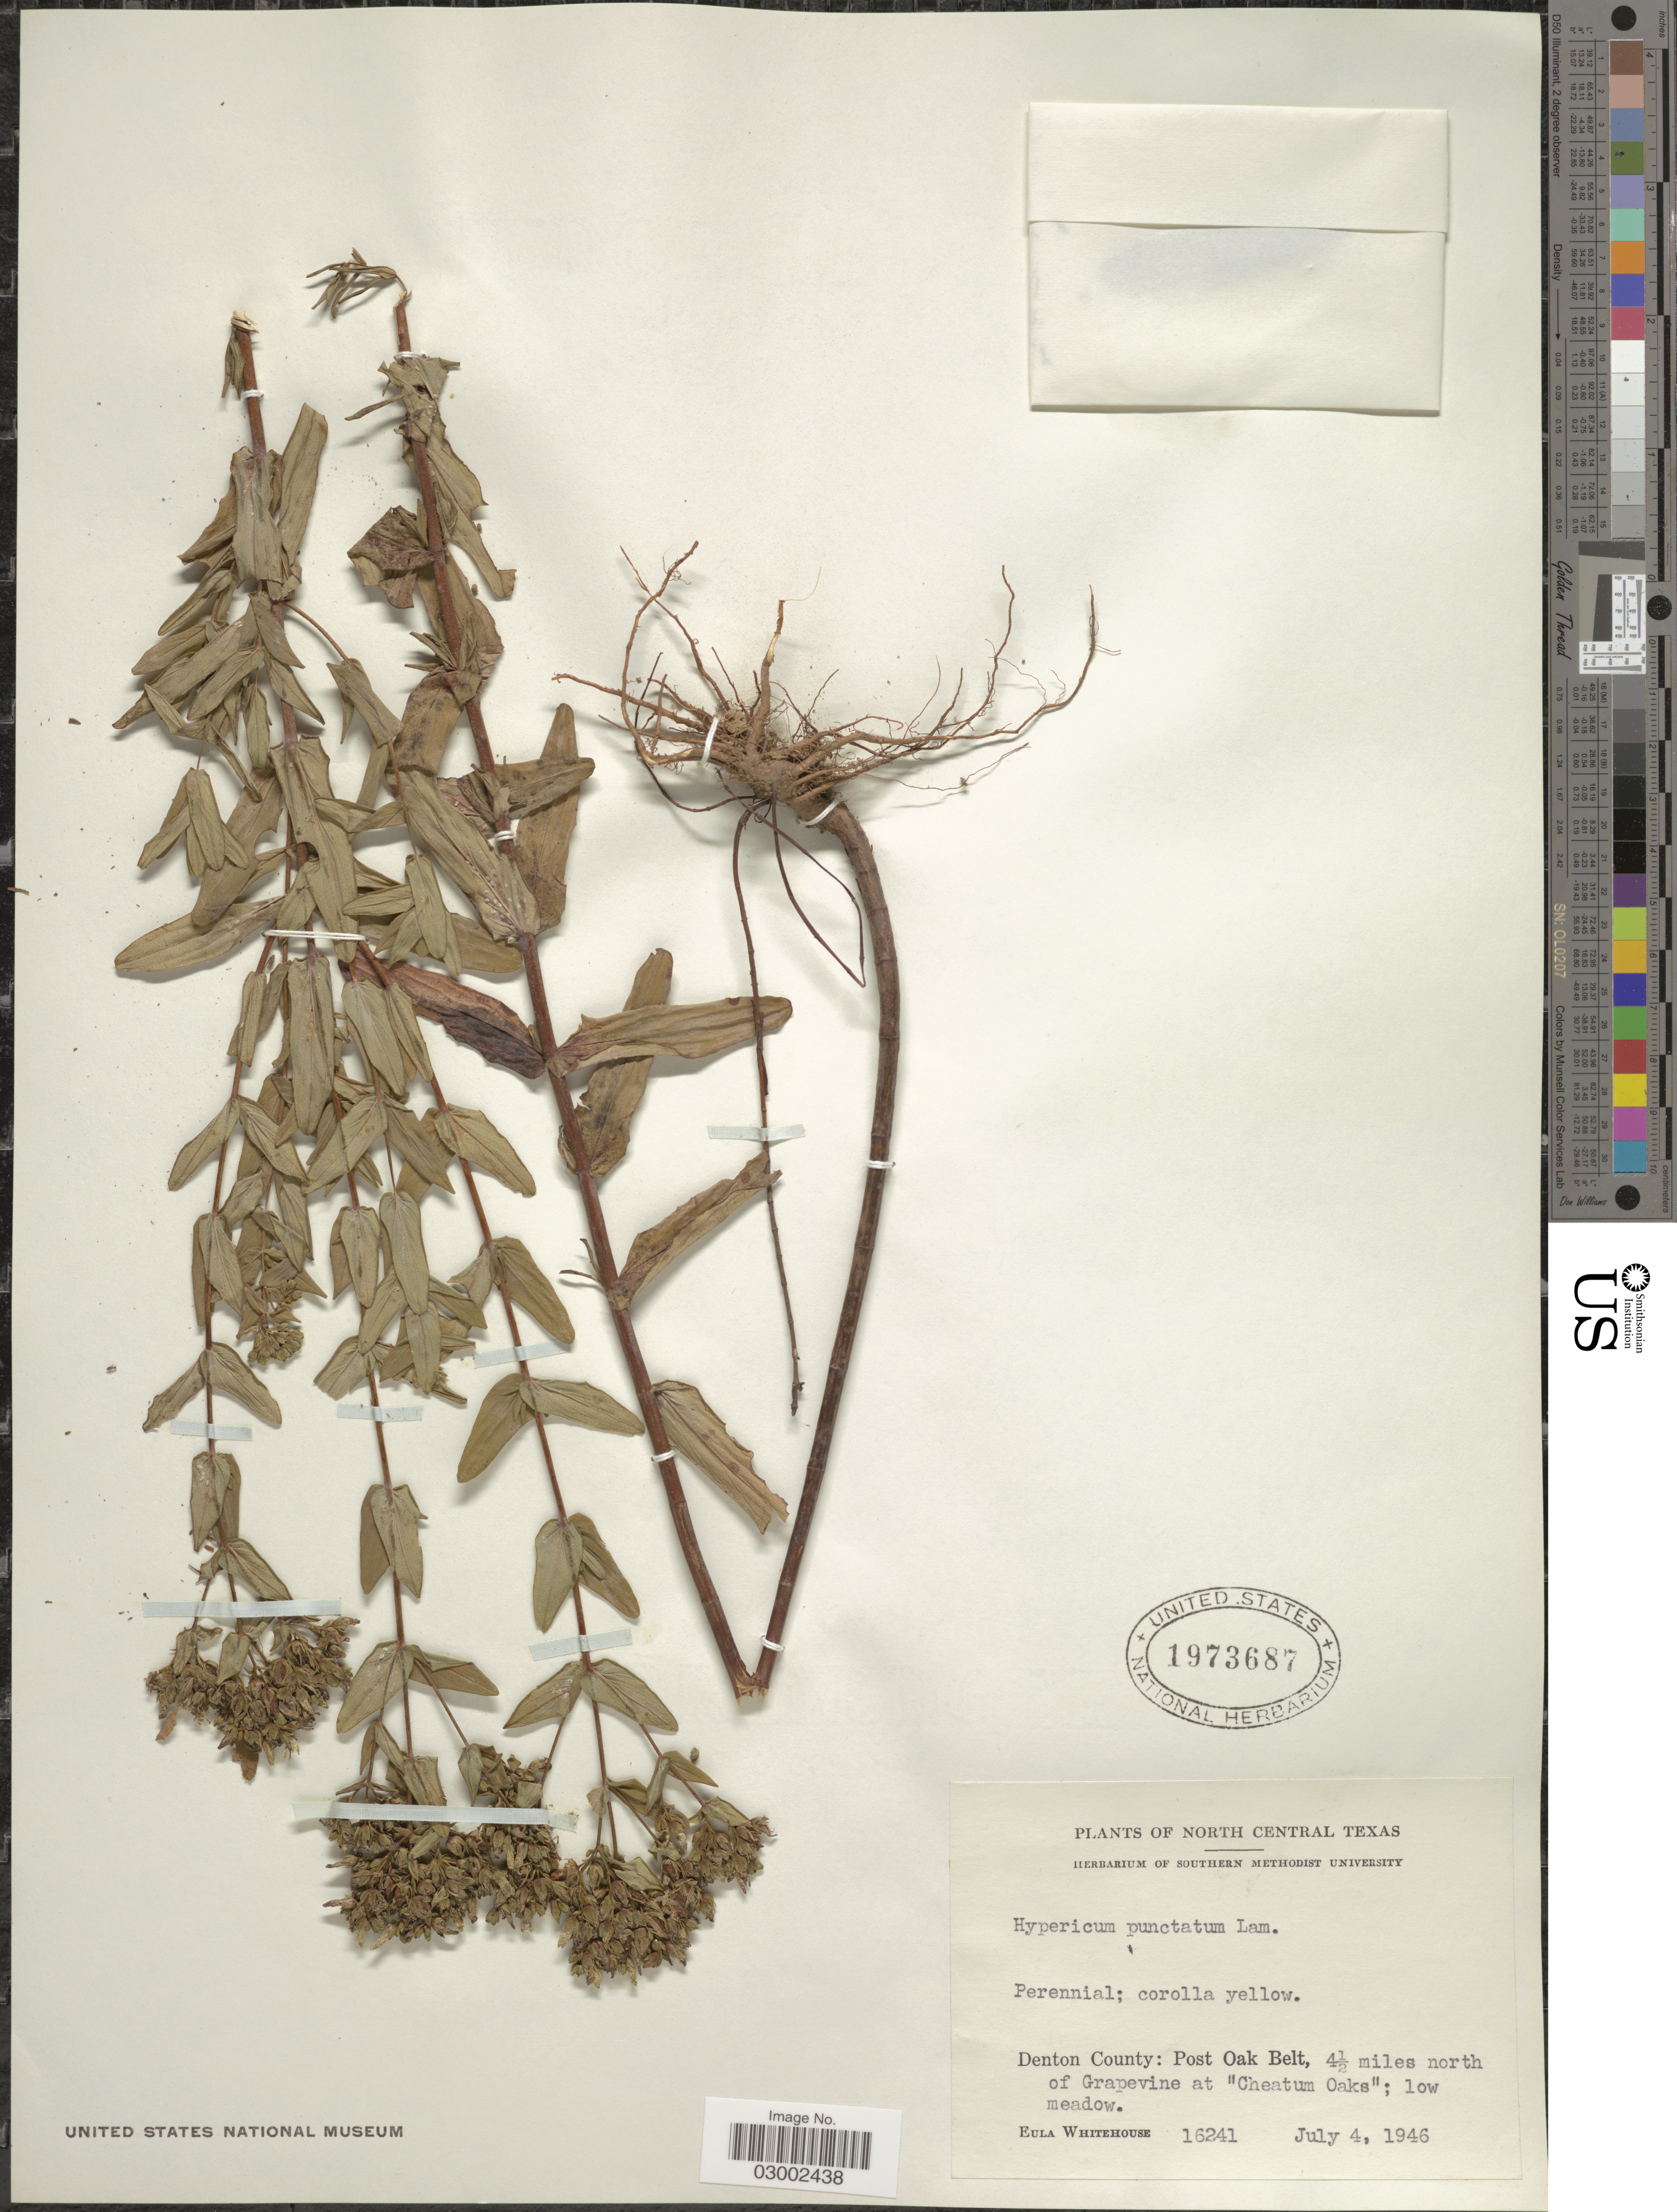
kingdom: Plantae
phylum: Tracheophyta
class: Magnoliopsida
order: Malpighiales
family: Hypericaceae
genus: Hypericum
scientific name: Hypericum punctatum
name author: Lam.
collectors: E. Whitehouse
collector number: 16241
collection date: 1946-07-04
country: United States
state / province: Texas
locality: North Central Texas. Denton County: Post Oak Belt, 4½ miles north of Grapevine at "Cheatum Oaks".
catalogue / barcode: US 1973687